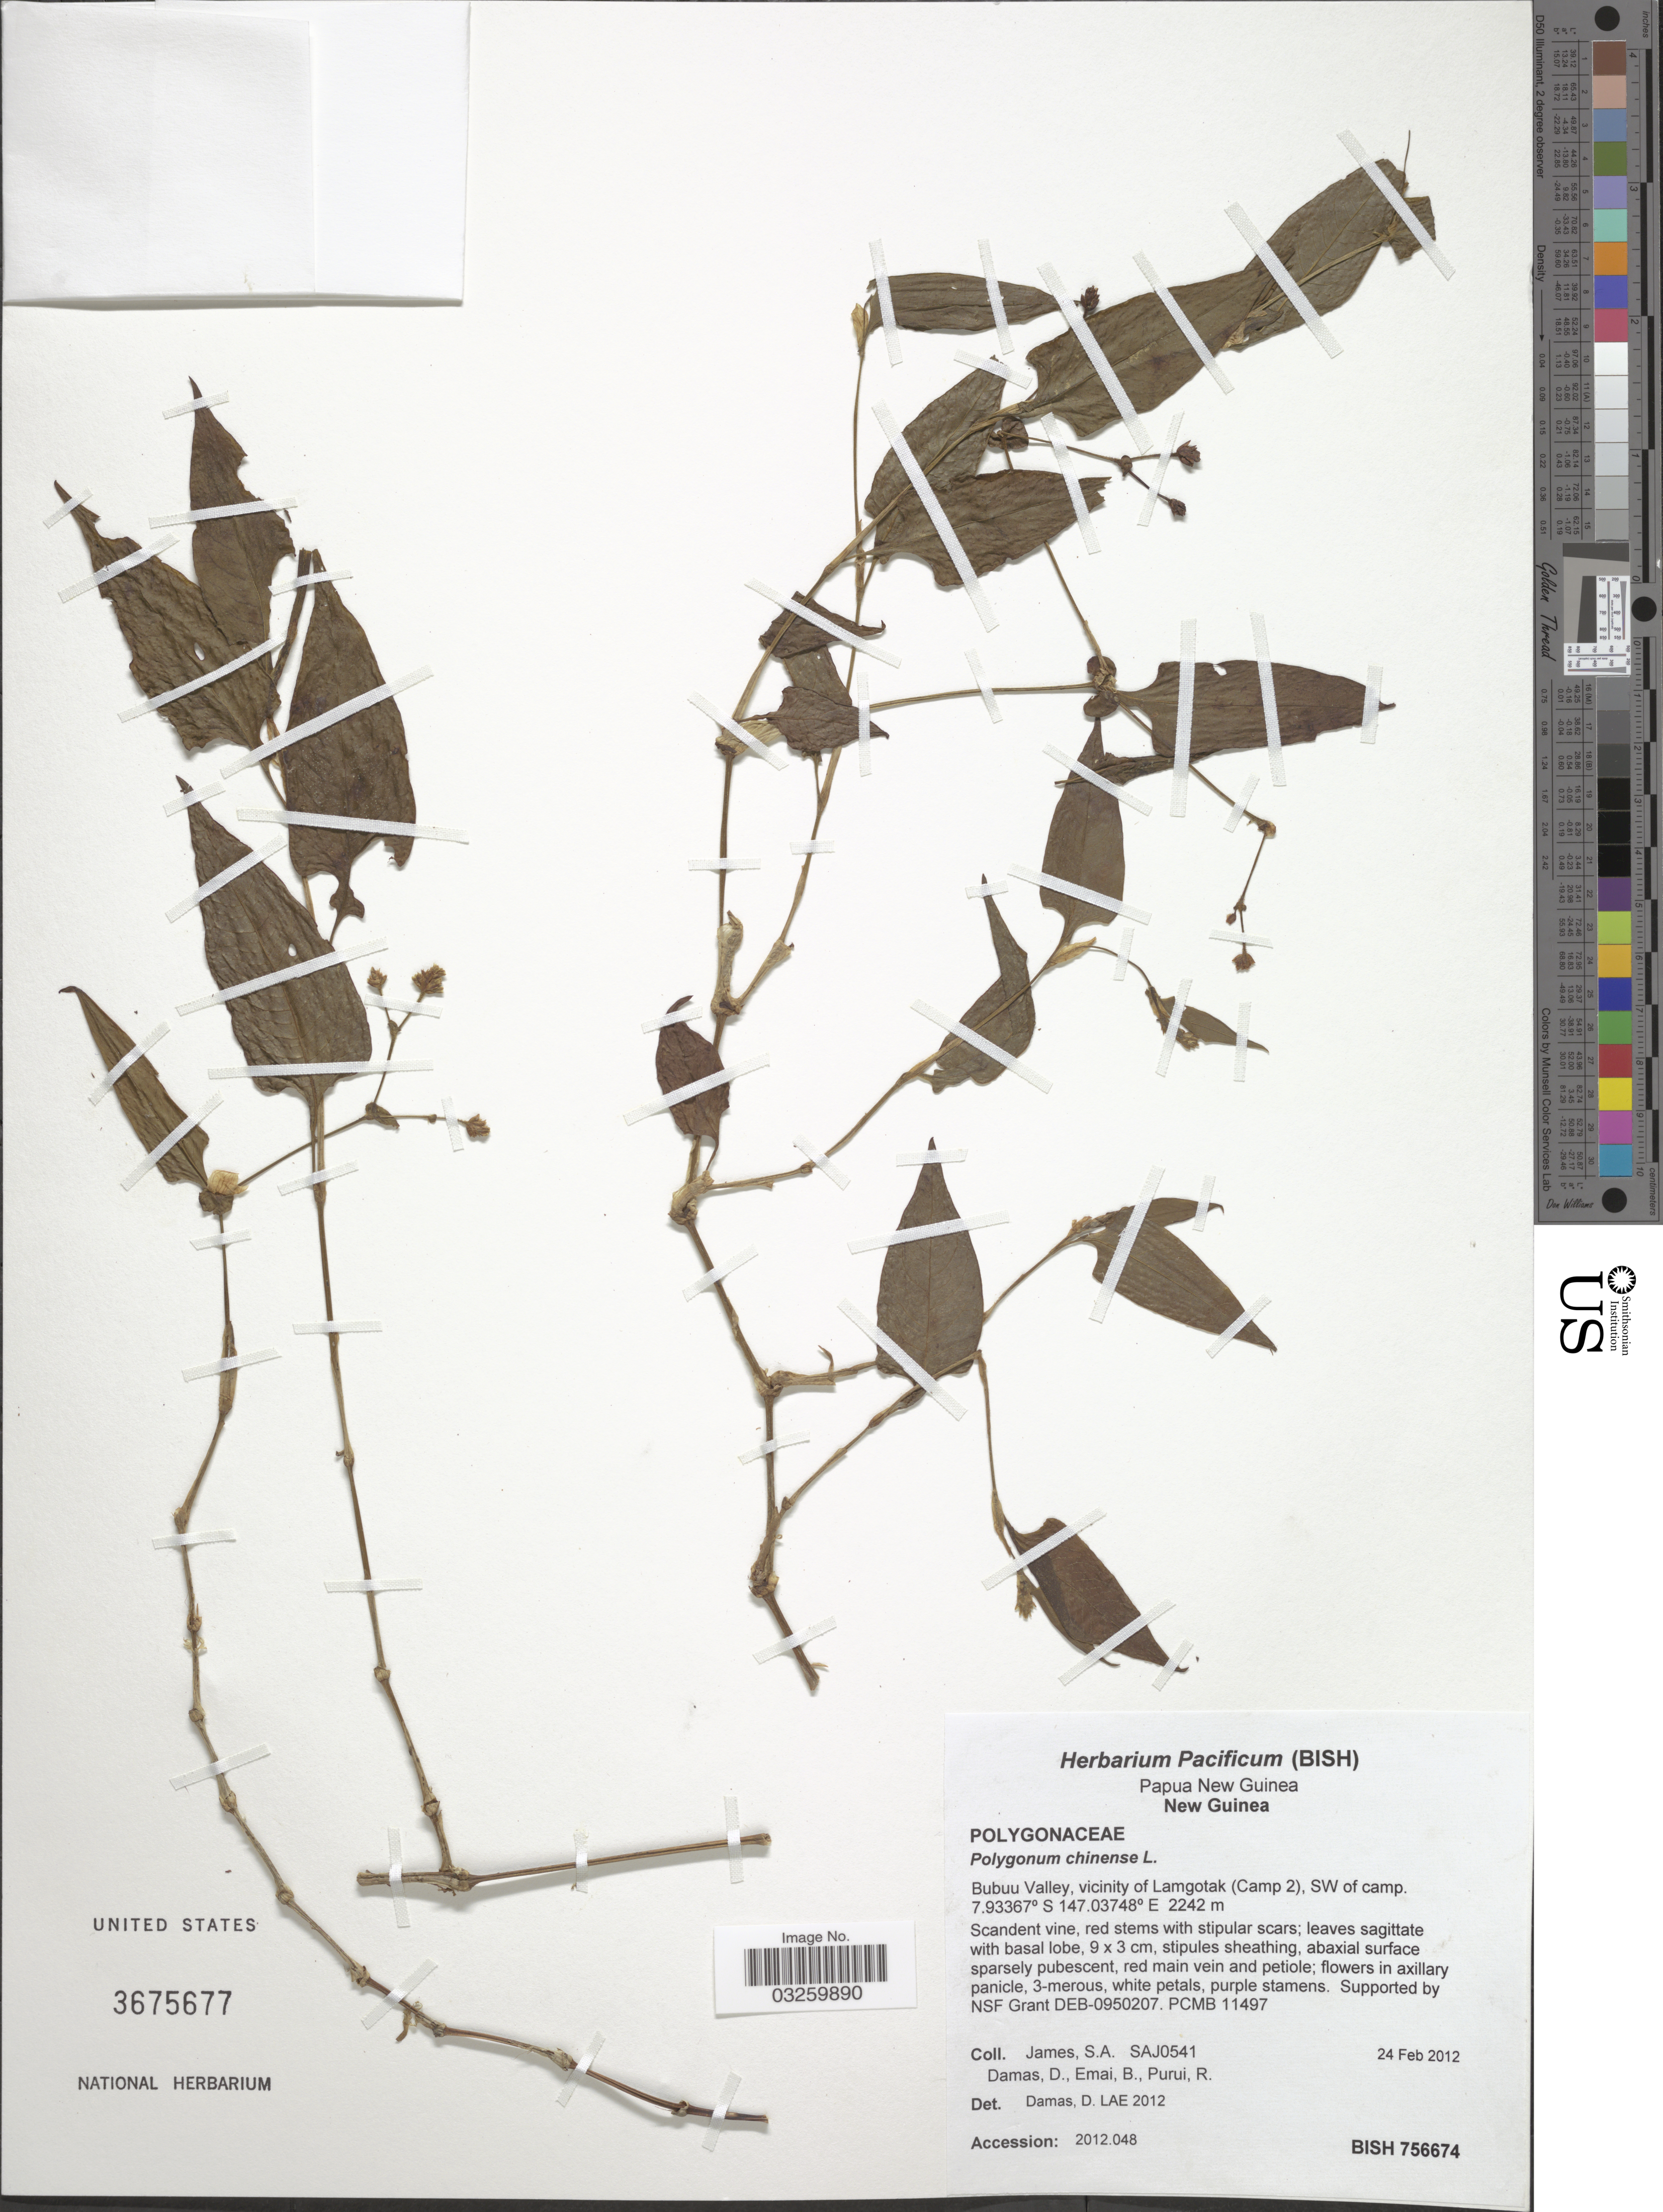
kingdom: Plantae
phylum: Tracheophyta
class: Magnoliopsida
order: Caryophyllales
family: Polygonaceae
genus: Persicaria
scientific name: Persicaria chinensis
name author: (L.) H. Gross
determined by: Wagner, W. L., (BOT), Smithsonian Institution - National Museum of Natural History (UNITED STATES)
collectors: S. James, D. Damas, B. Emai & R. Purui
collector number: SAJ0541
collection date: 2012-02-24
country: Papua New Guinea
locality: New Guinea. Bubuu Valley, vicinity of Lamgotak (Camp 2), SW of camp.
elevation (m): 2242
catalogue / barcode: US 3675677